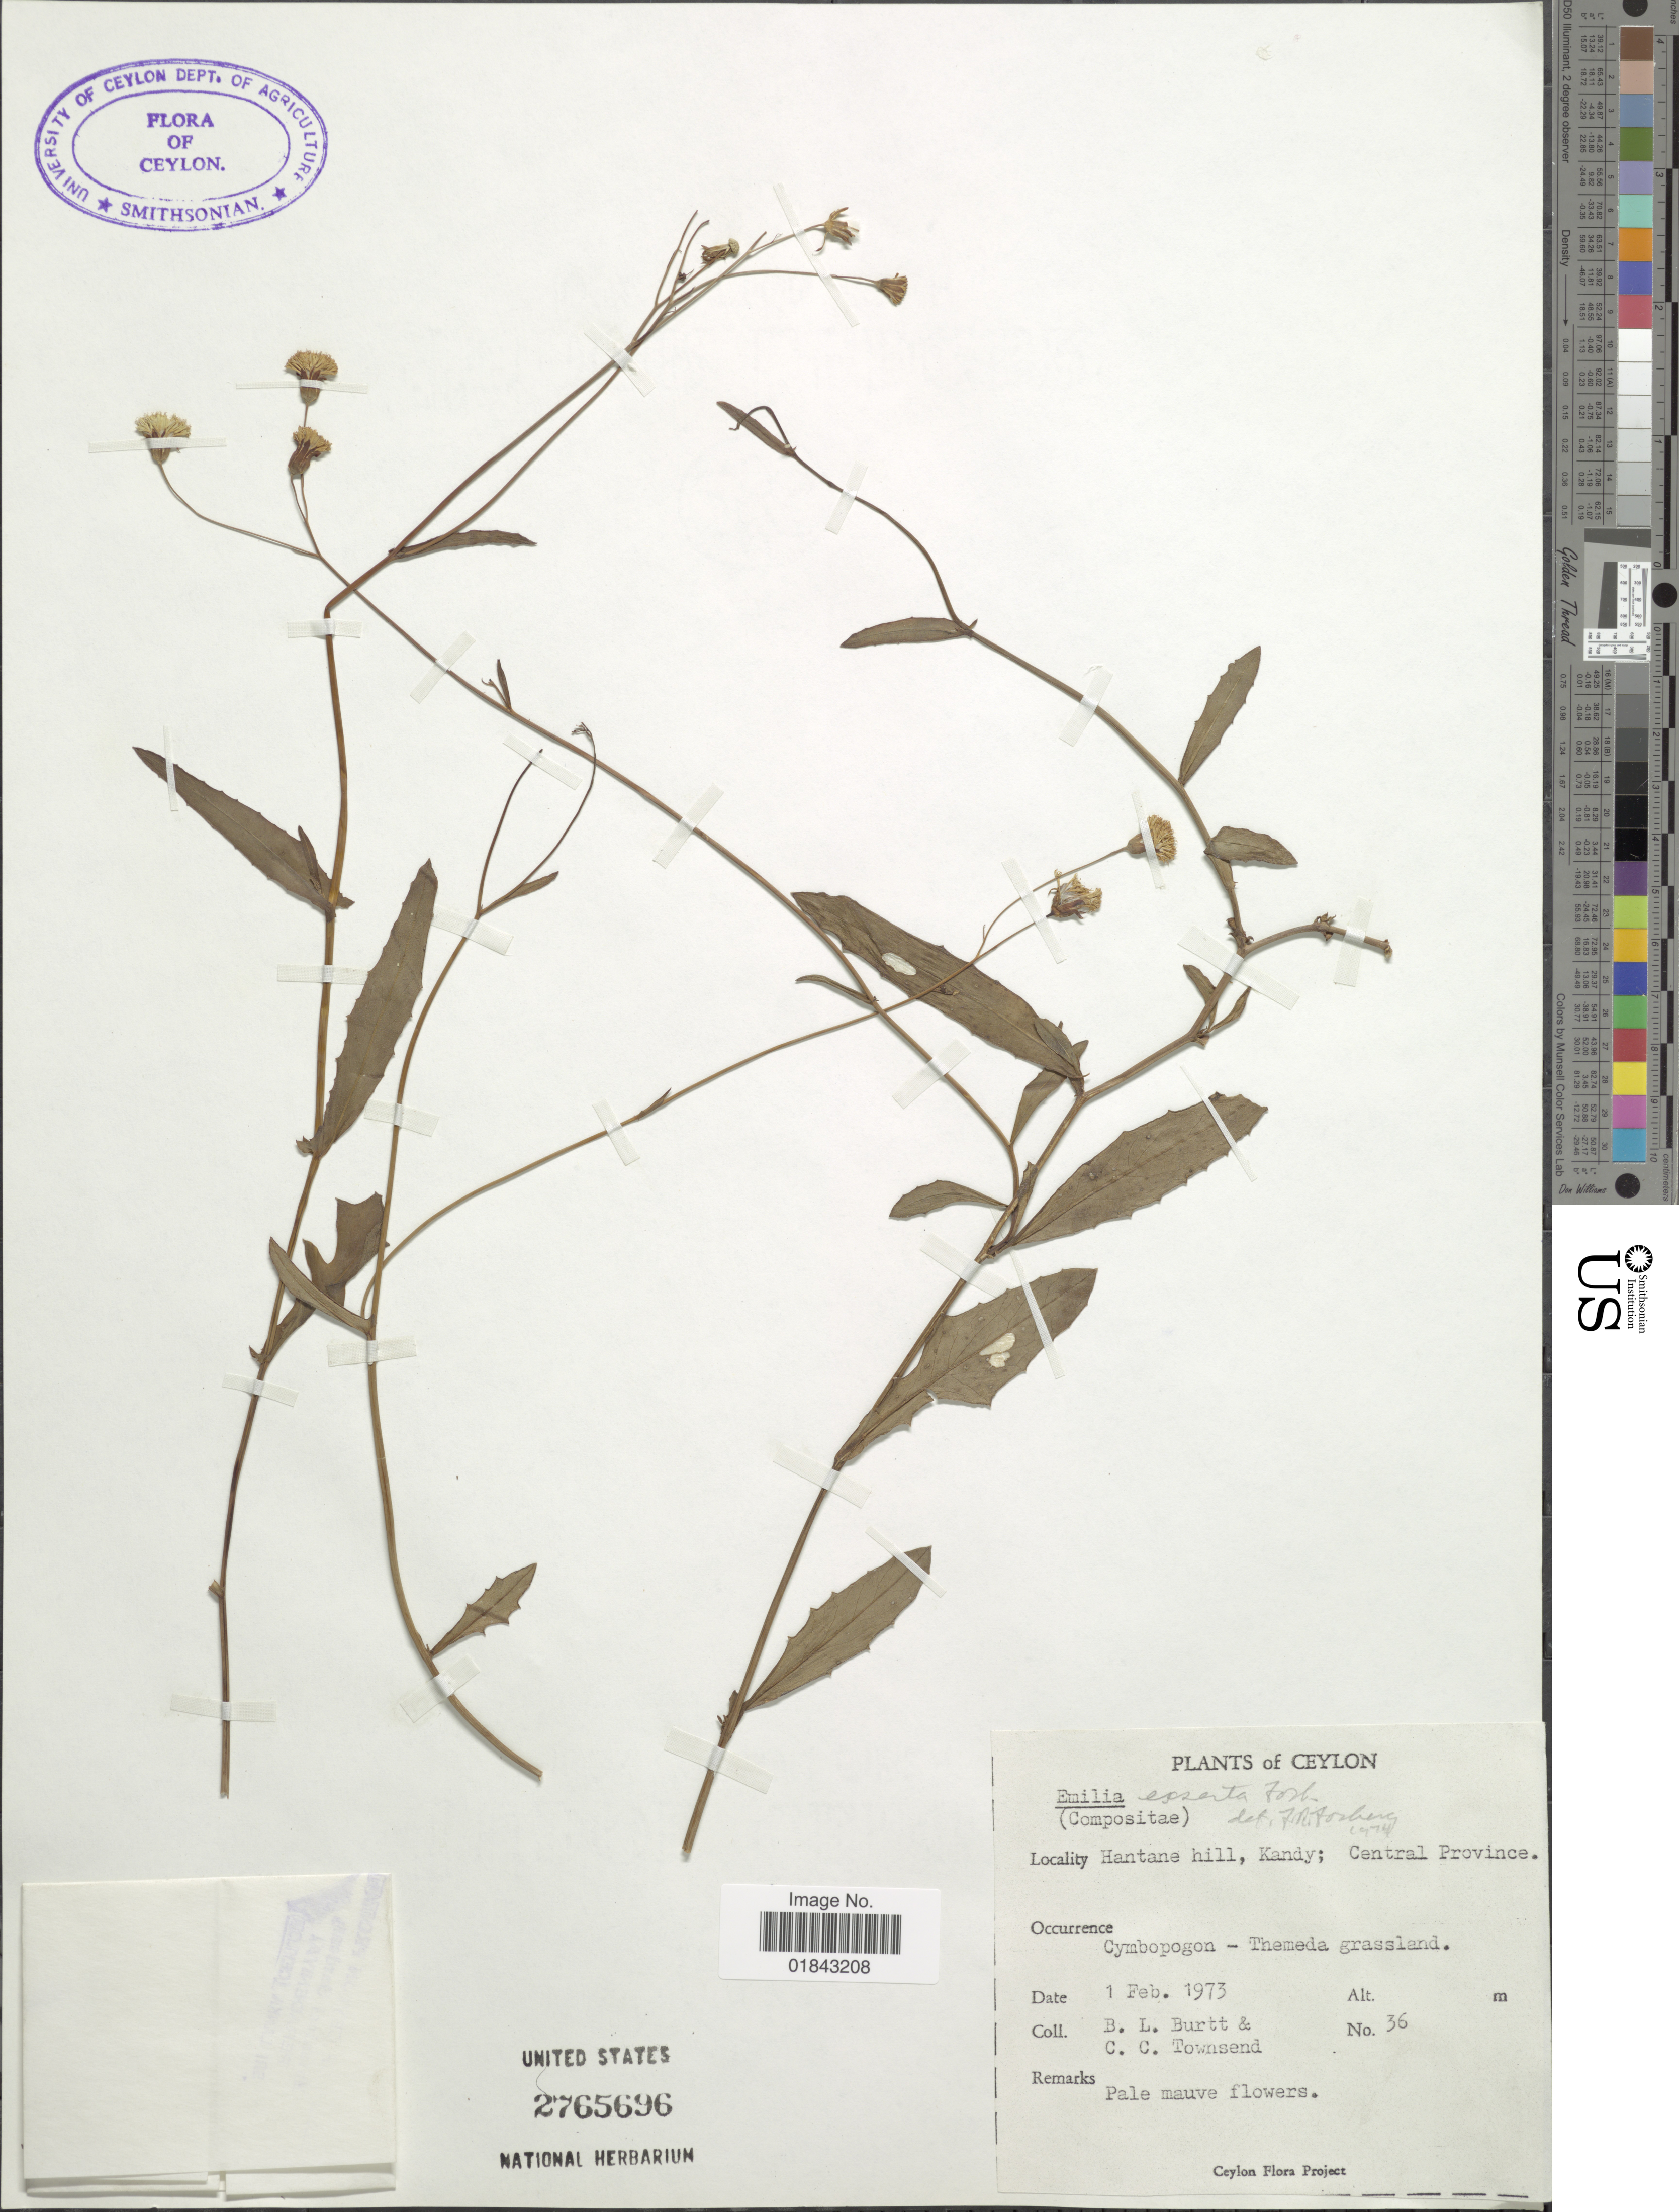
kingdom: Plantae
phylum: Tracheophyta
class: Magnoliopsida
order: Asterales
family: Asteraceae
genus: Emilia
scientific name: Emilia exserta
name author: Fosberg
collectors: B. L. Burtt & C. C. Townsend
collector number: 36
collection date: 1973-02-01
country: Sri Lanka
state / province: Central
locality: Ceylon, Hantane hill, Kandy; Central Province, Cymbopogon- Themeda grassland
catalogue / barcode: US 2765696